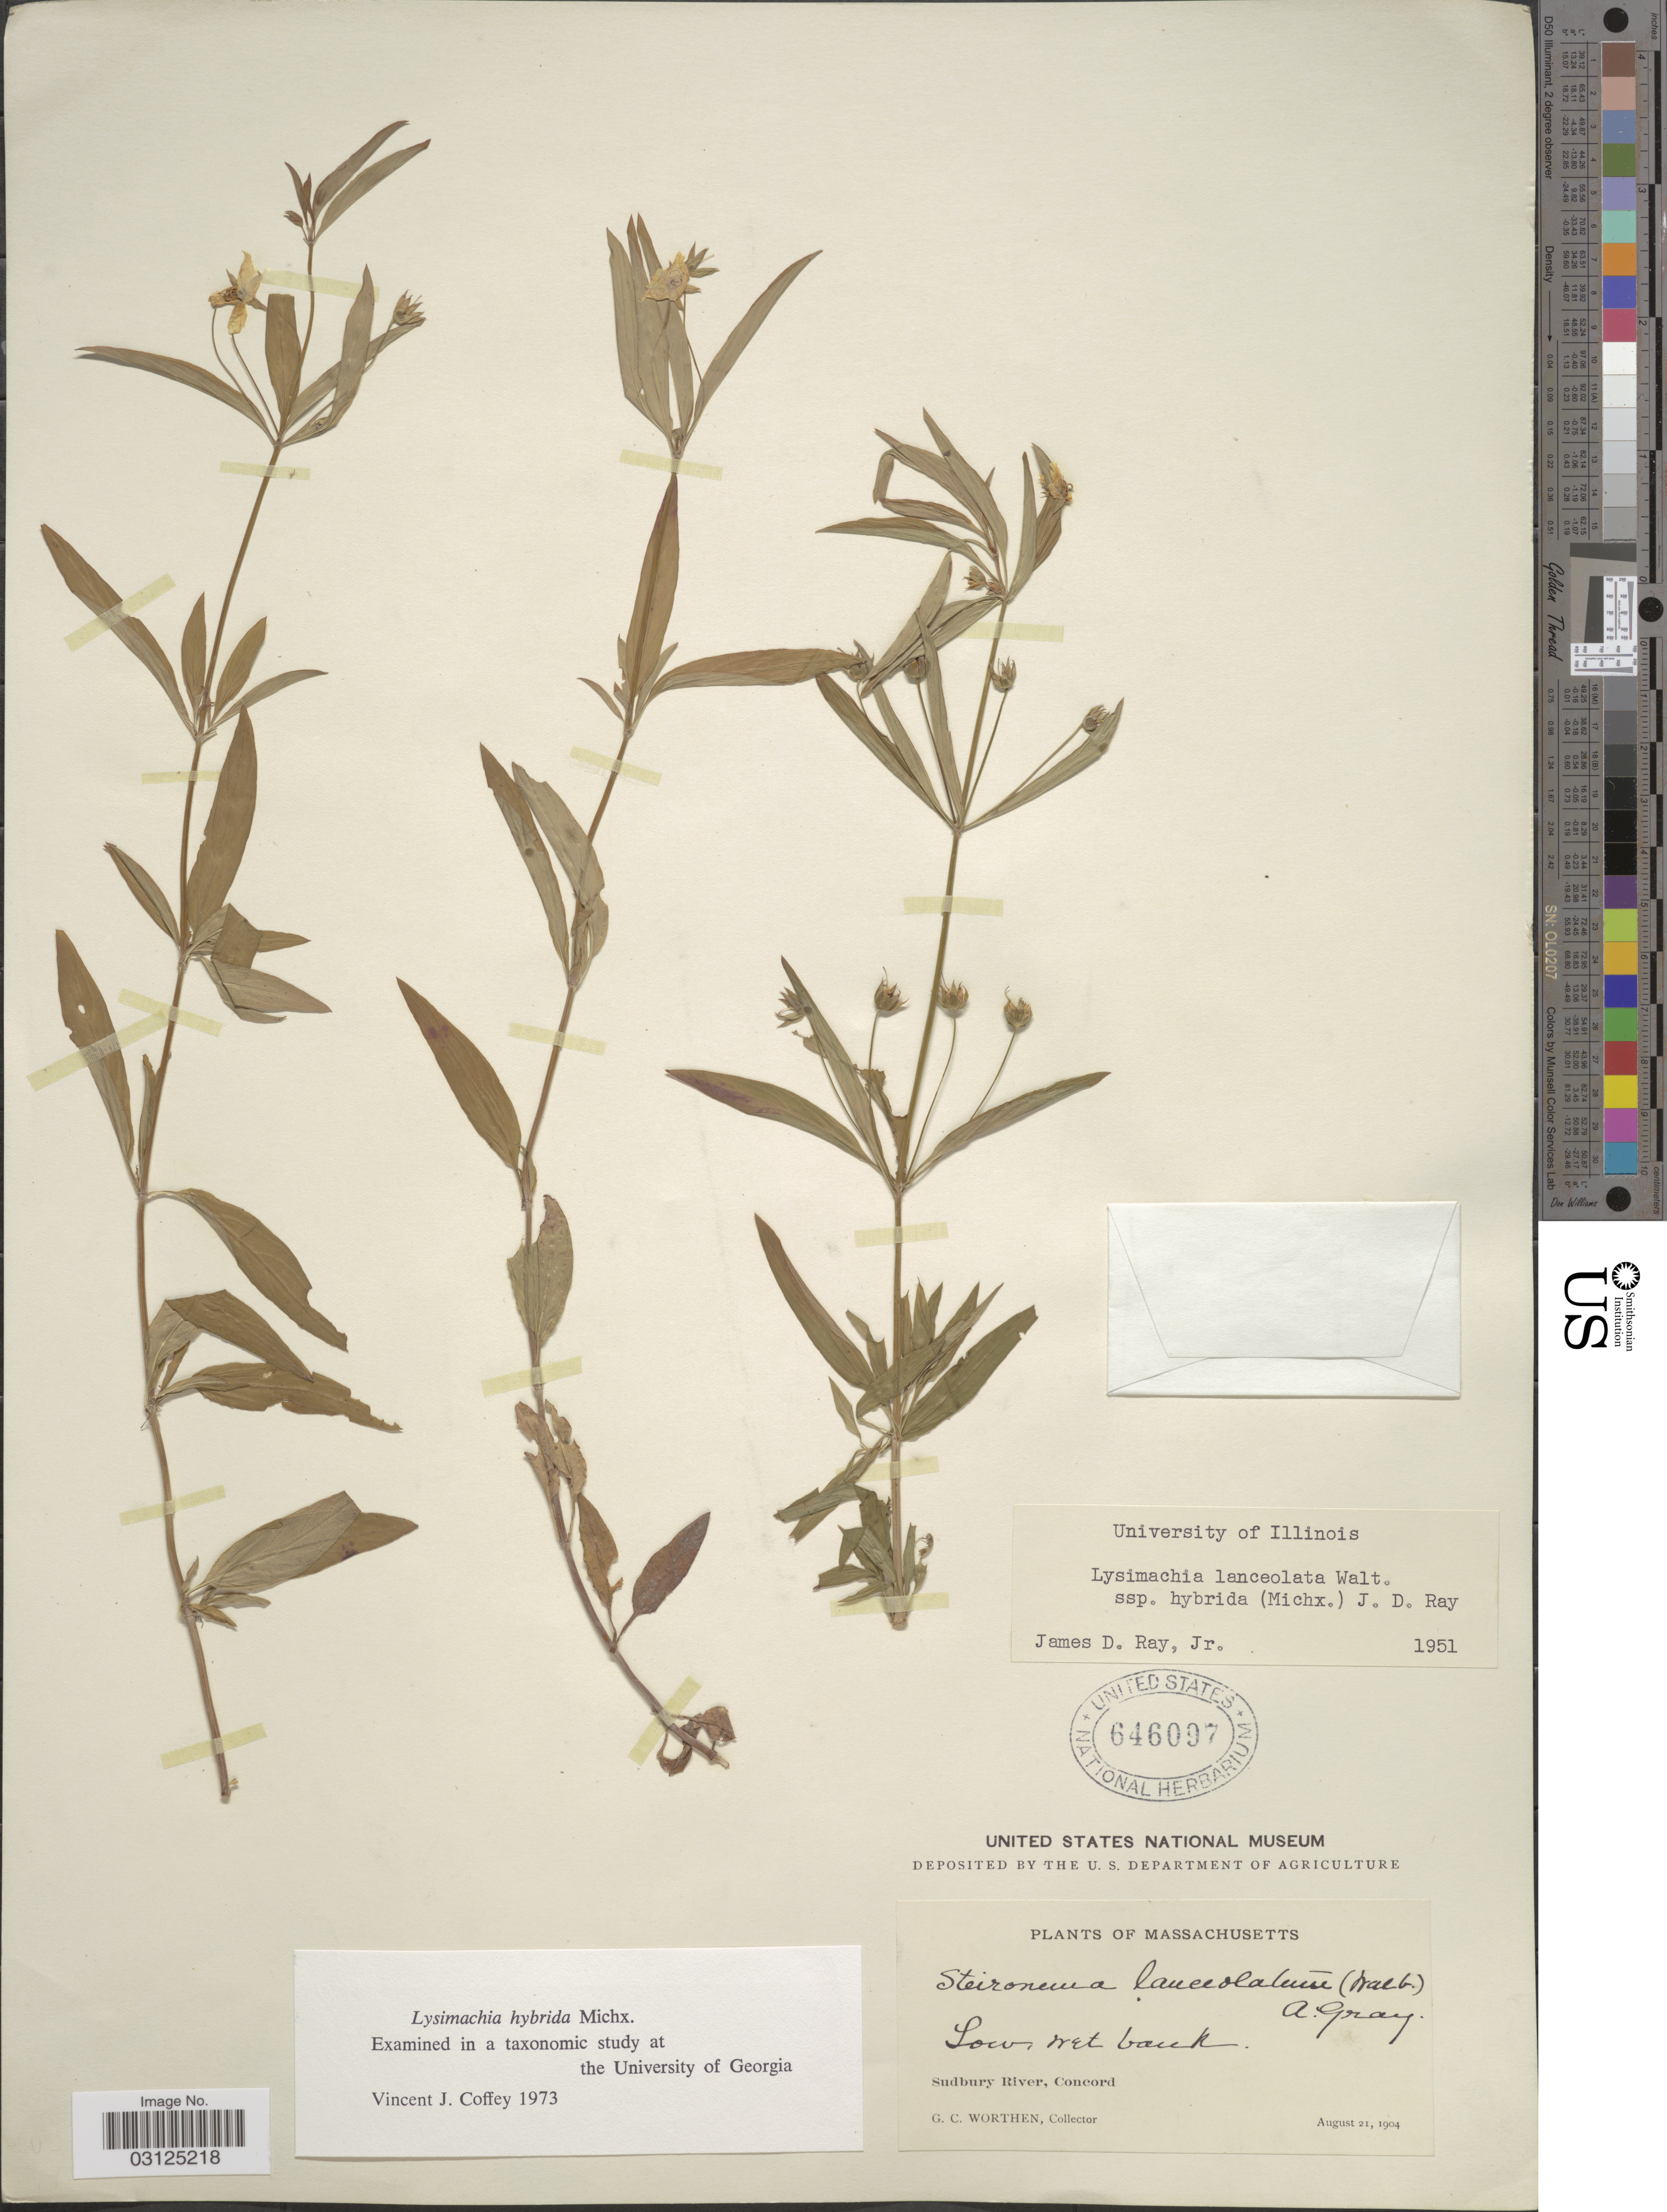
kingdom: Plantae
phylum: Tracheophyta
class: Magnoliopsida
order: Ericales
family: Primulaceae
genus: Lysimachia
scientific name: Lysimachia hybrida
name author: Michx.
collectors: G. Worthen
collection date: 1904-08-21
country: United States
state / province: Massachusetts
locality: Sudbury River, Concord.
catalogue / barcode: US 646097